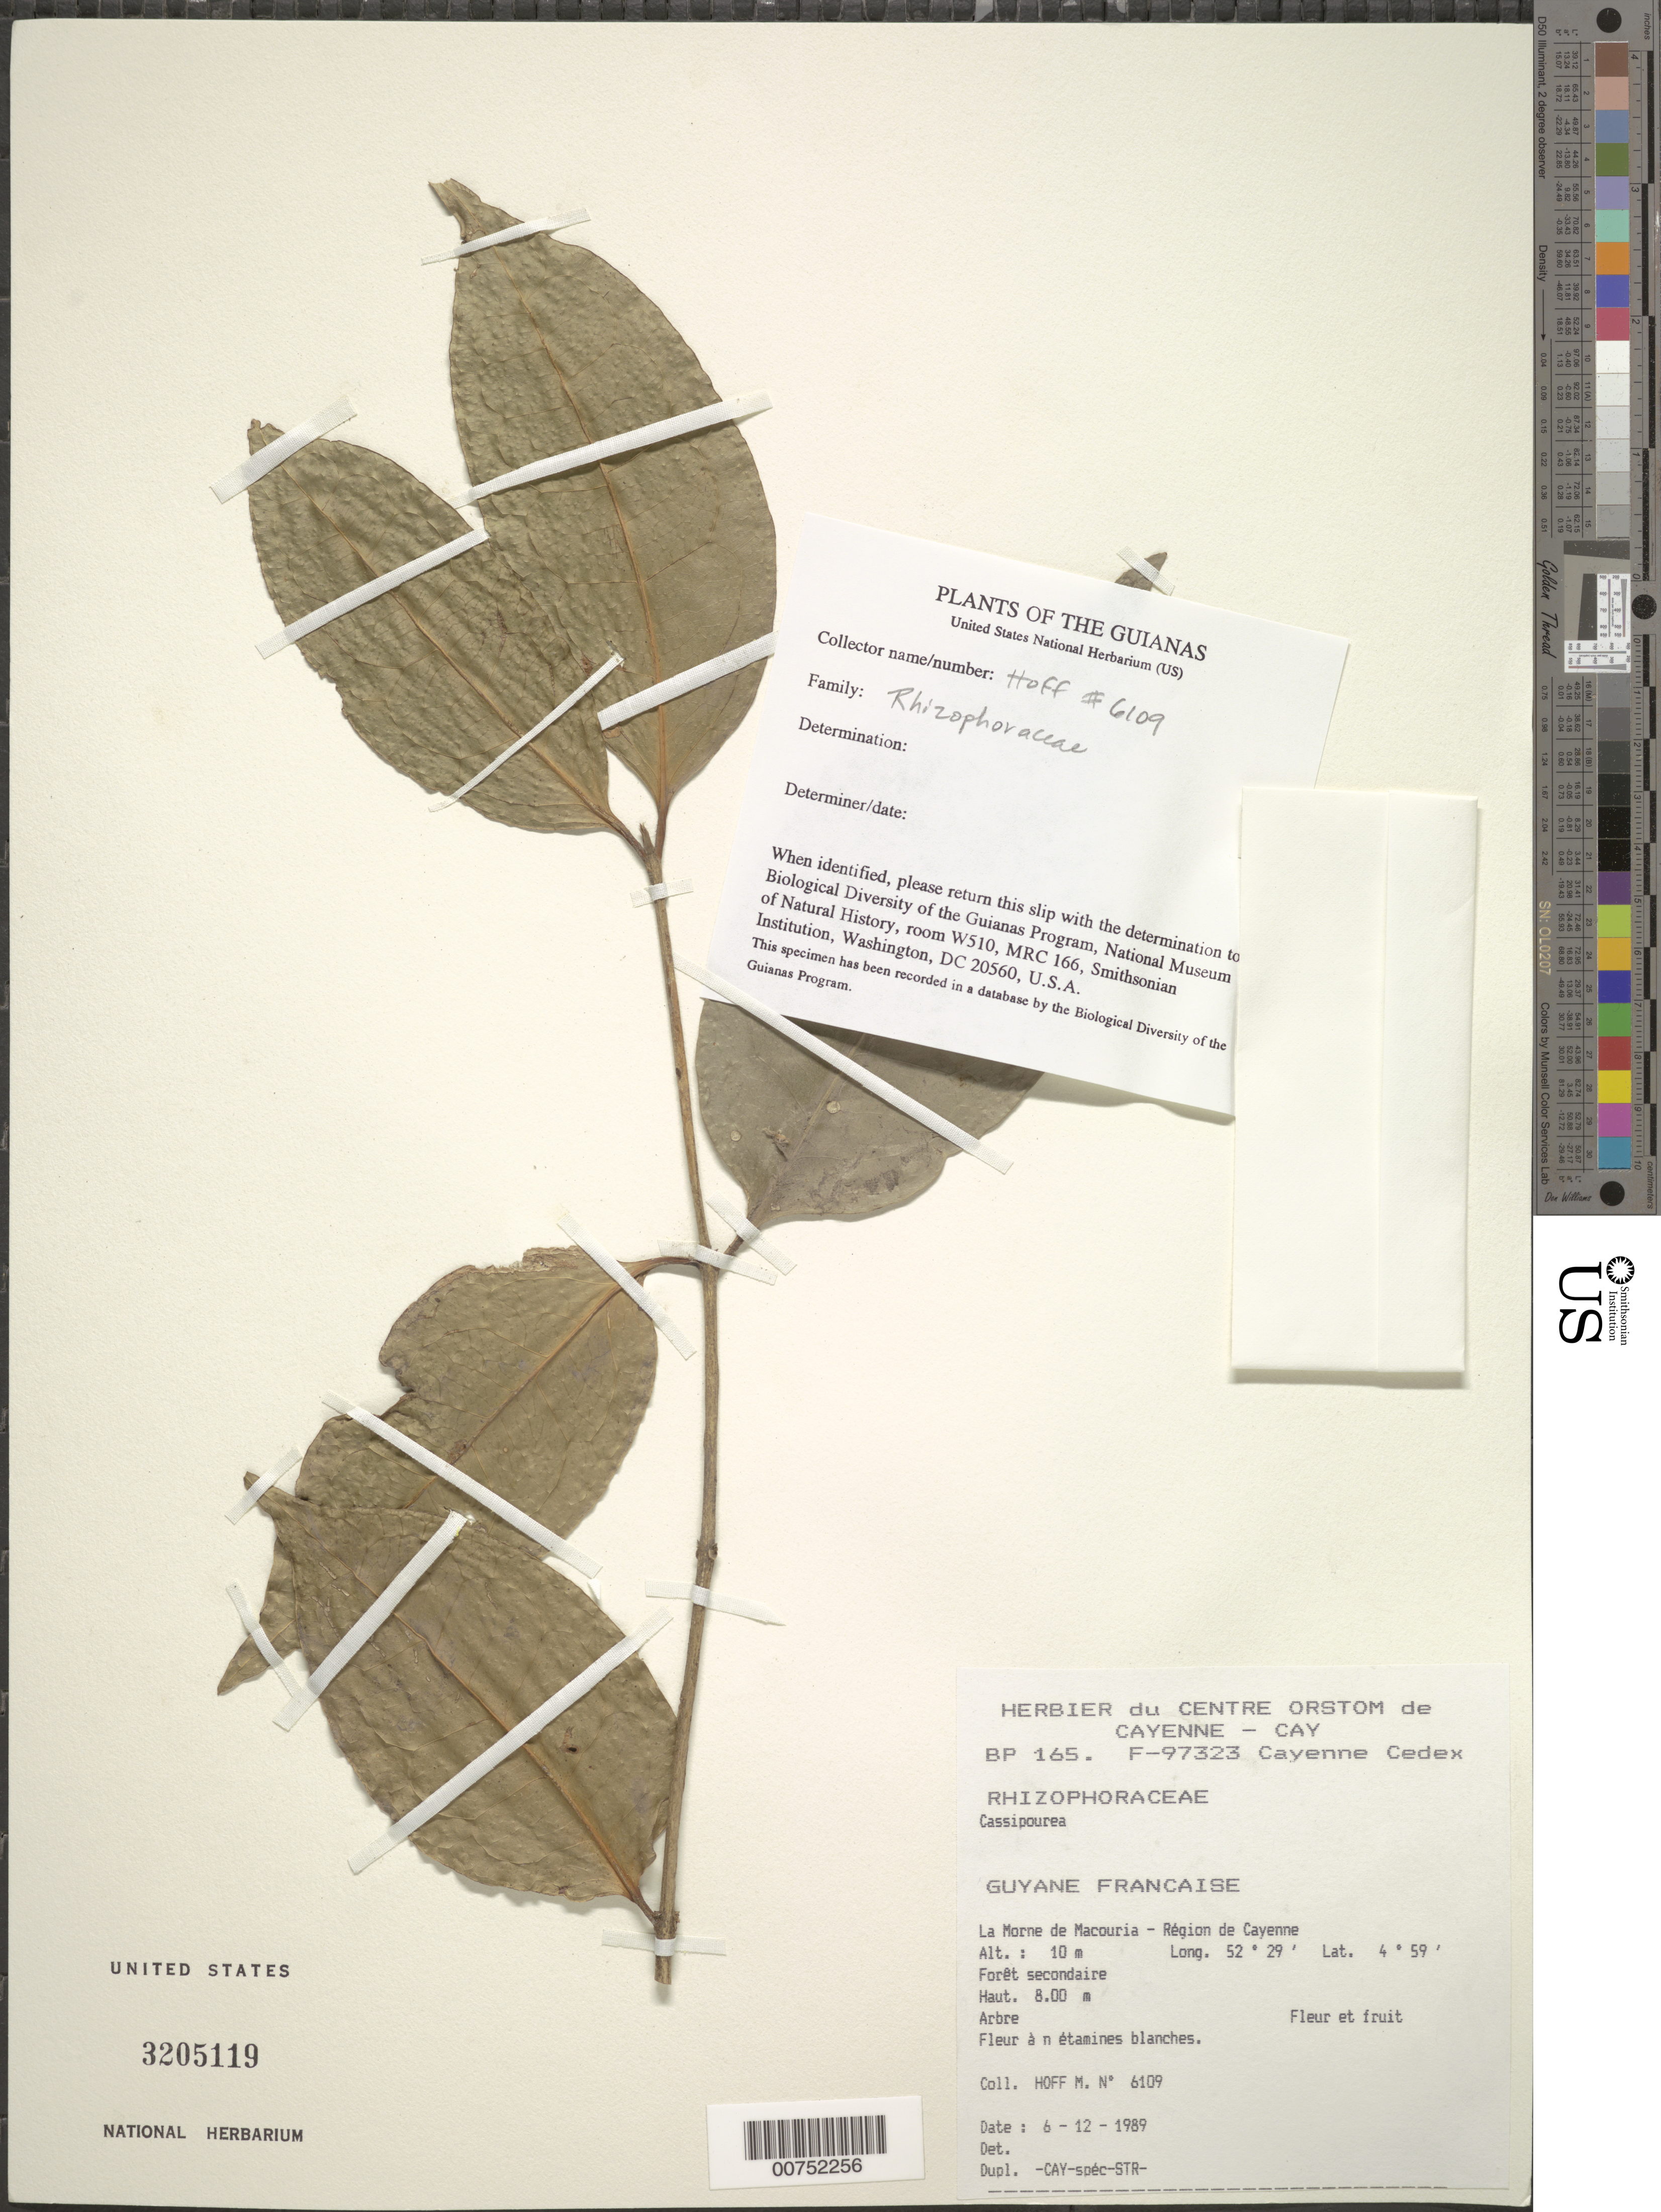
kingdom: Plantae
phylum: Tracheophyta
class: Magnoliopsida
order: Malpighiales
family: Rhizophoraceae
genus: Cassipourea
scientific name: Cassipourea sp.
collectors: M. Hoff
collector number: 6109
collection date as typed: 6-Dec-89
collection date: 1989-12-06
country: French Guiana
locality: La Morne de Macouria, région de Cayenne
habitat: Secondary forest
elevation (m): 10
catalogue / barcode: US 3205119